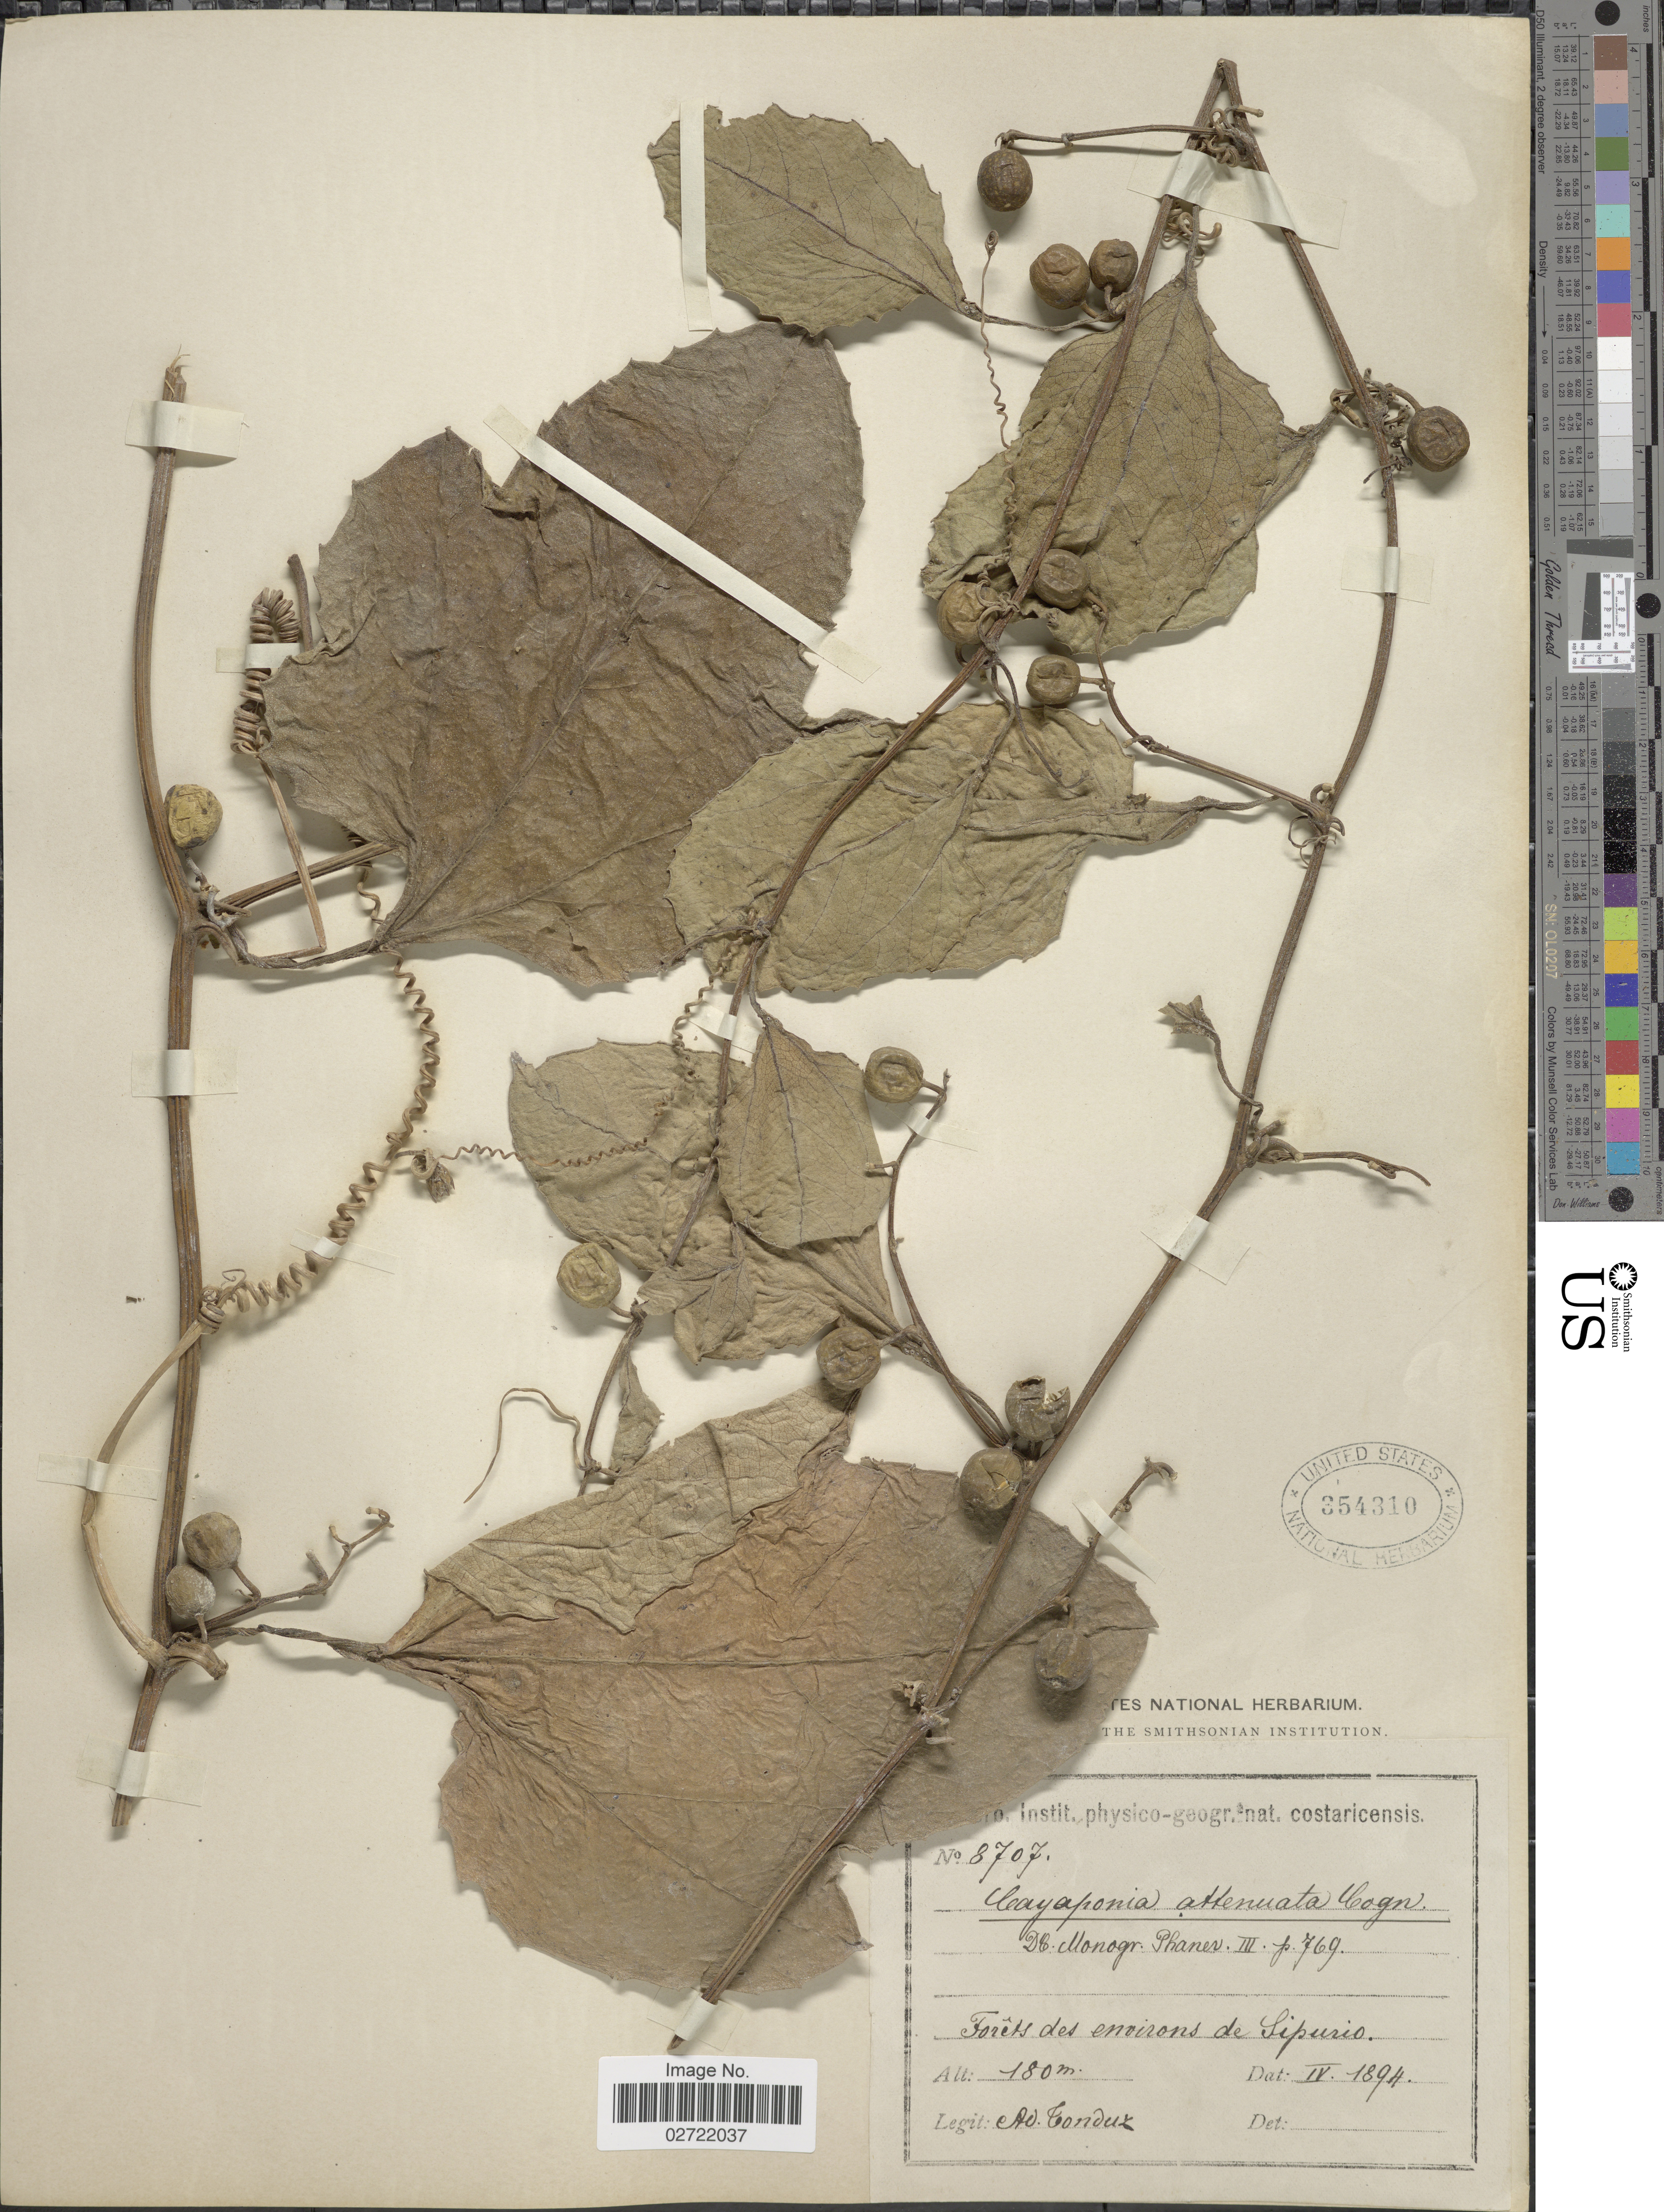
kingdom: Plantae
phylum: Tracheophyta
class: Magnoliopsida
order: Cucurbitales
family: Cucurbitaceae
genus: Cayaponia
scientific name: Cayaponia attenuata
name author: (Hook. & Arn.) Cogn.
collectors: A. Tonduz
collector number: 8707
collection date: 1894-04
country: Costa Rica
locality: Forêts des environs de Sipurio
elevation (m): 180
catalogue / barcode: US 354310